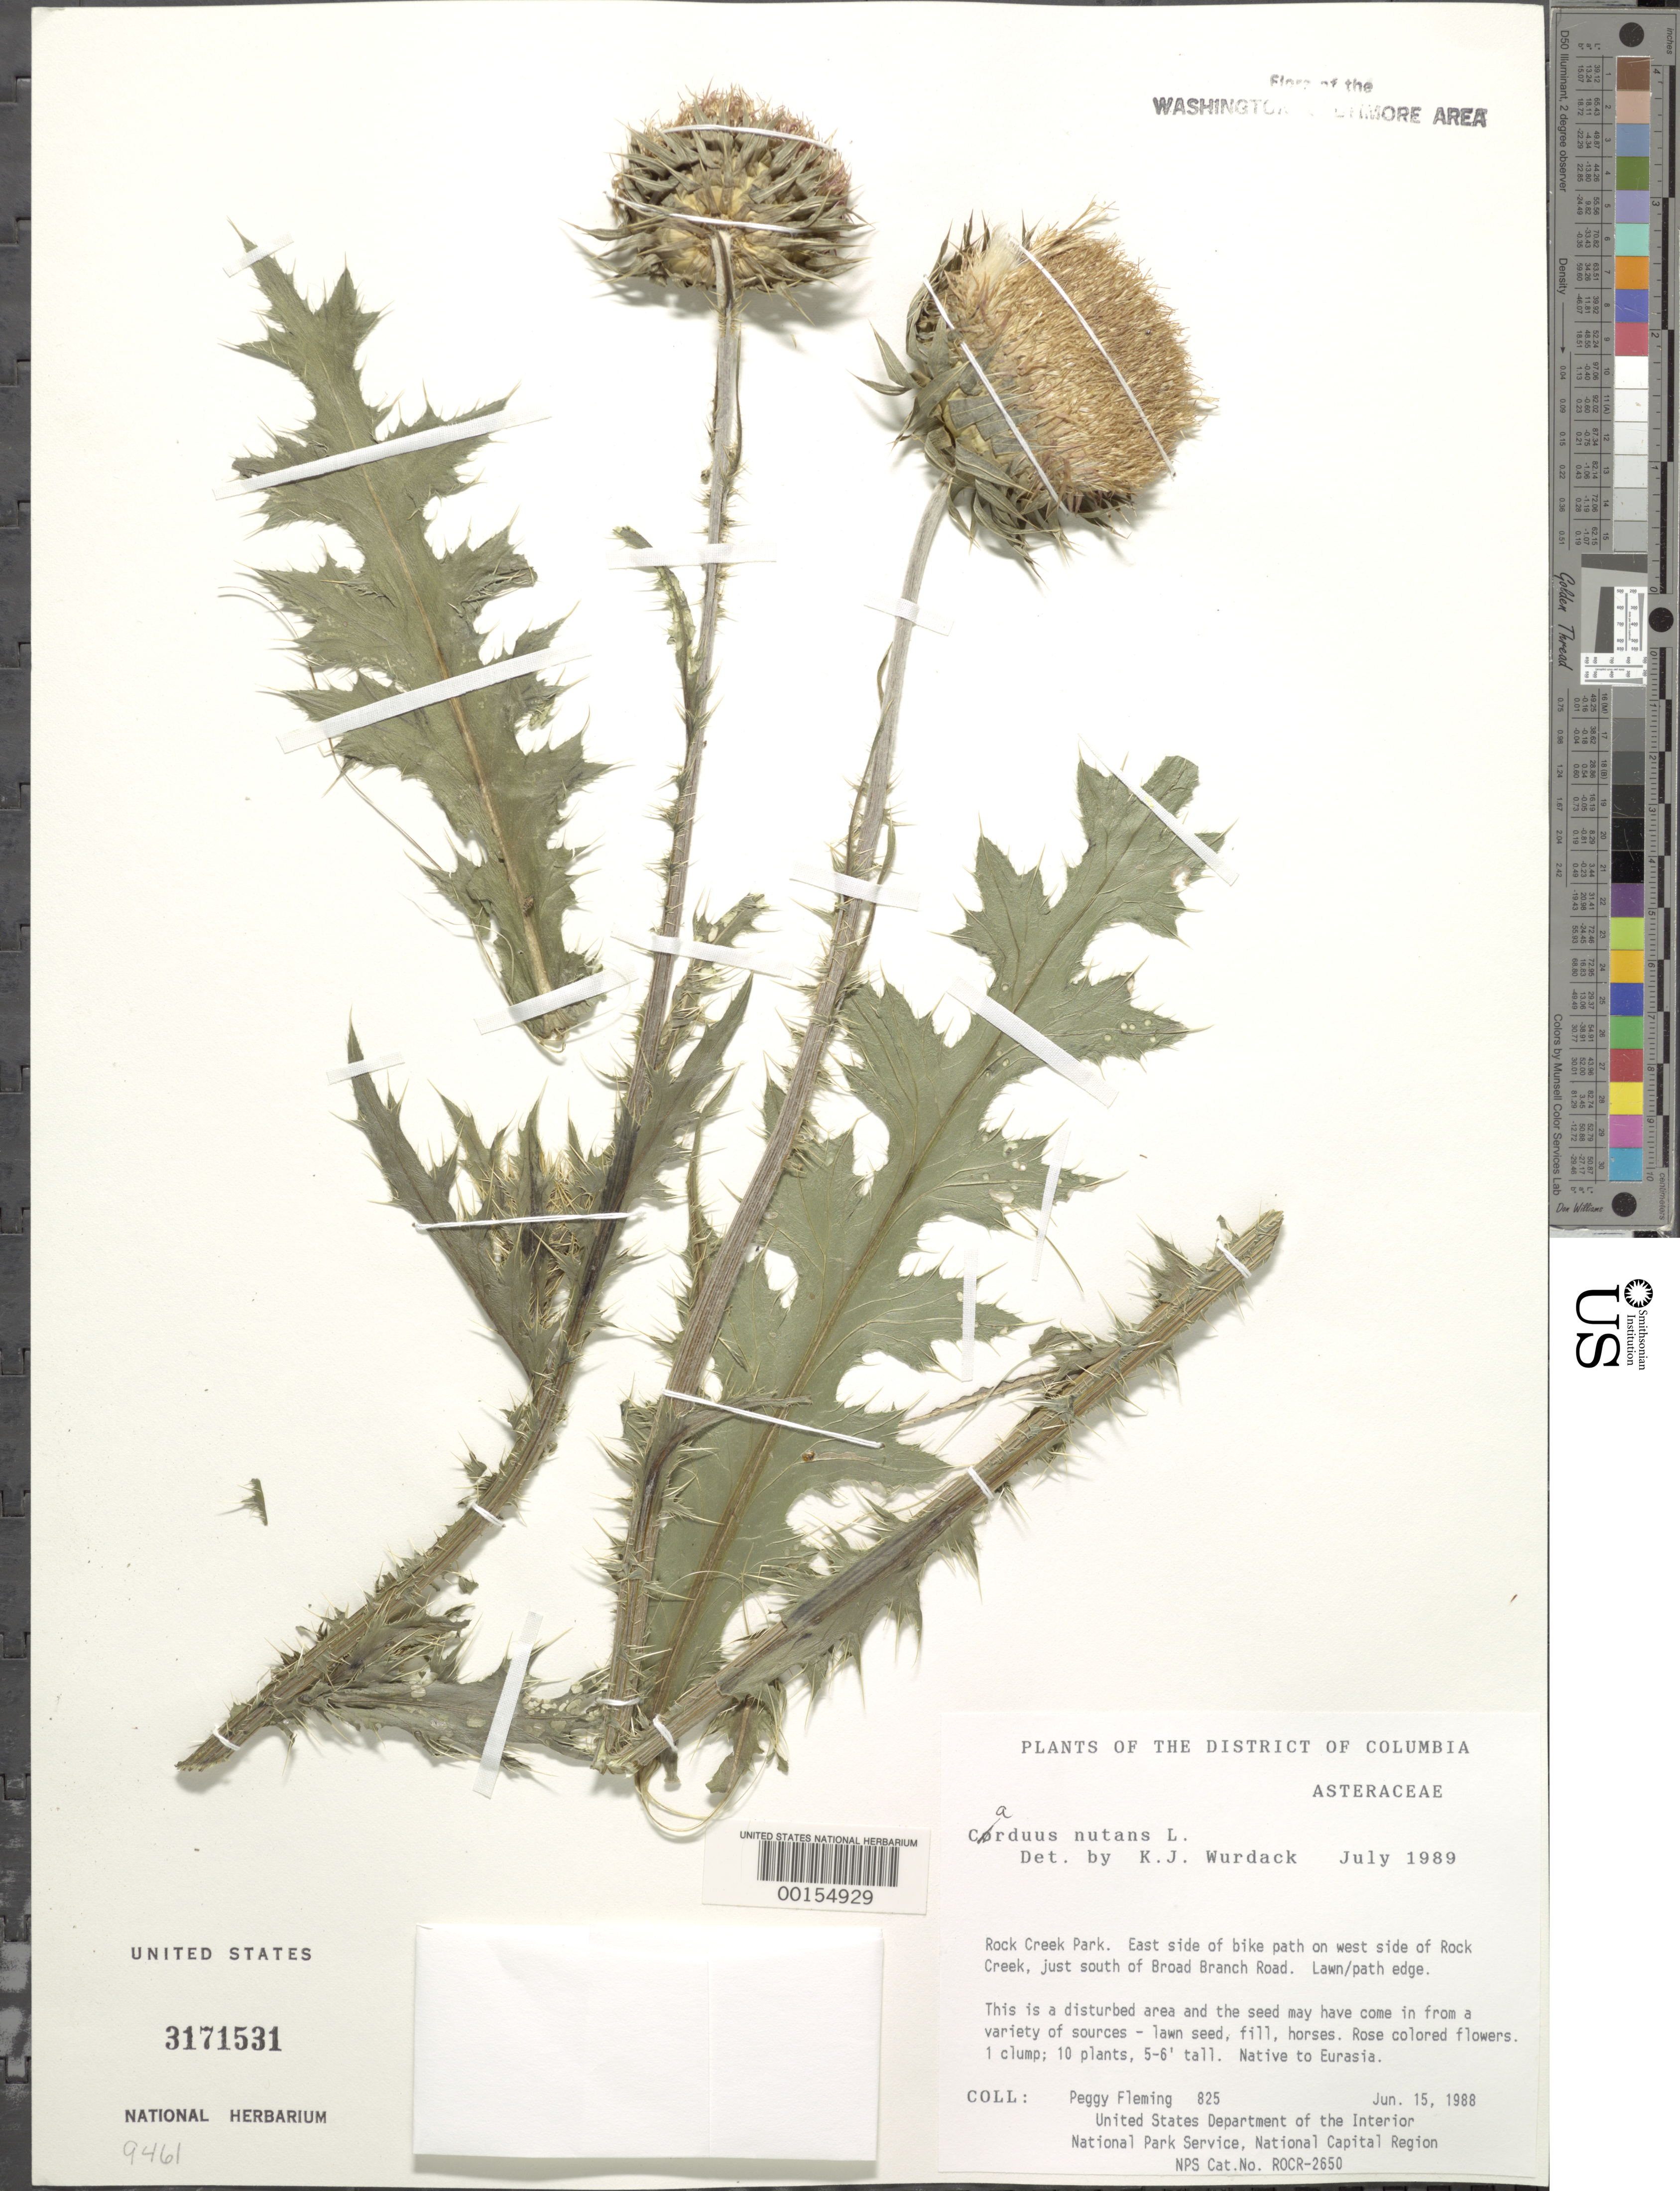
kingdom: Plantae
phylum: Tracheophyta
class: Magnoliopsida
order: Asterales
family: Asteraceae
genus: Carduus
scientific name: Carduus nutans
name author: L.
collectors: P. Fleming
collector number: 825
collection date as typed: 15 Jun 1988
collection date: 1988-06-15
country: United States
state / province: District of Columbia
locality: Rock Creek Park, E side of Bike path on west side of Rock Creek, just S of Broad Branch Rd Rock Creek Park & vicinity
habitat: Lawn/path edge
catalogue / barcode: US 3171531